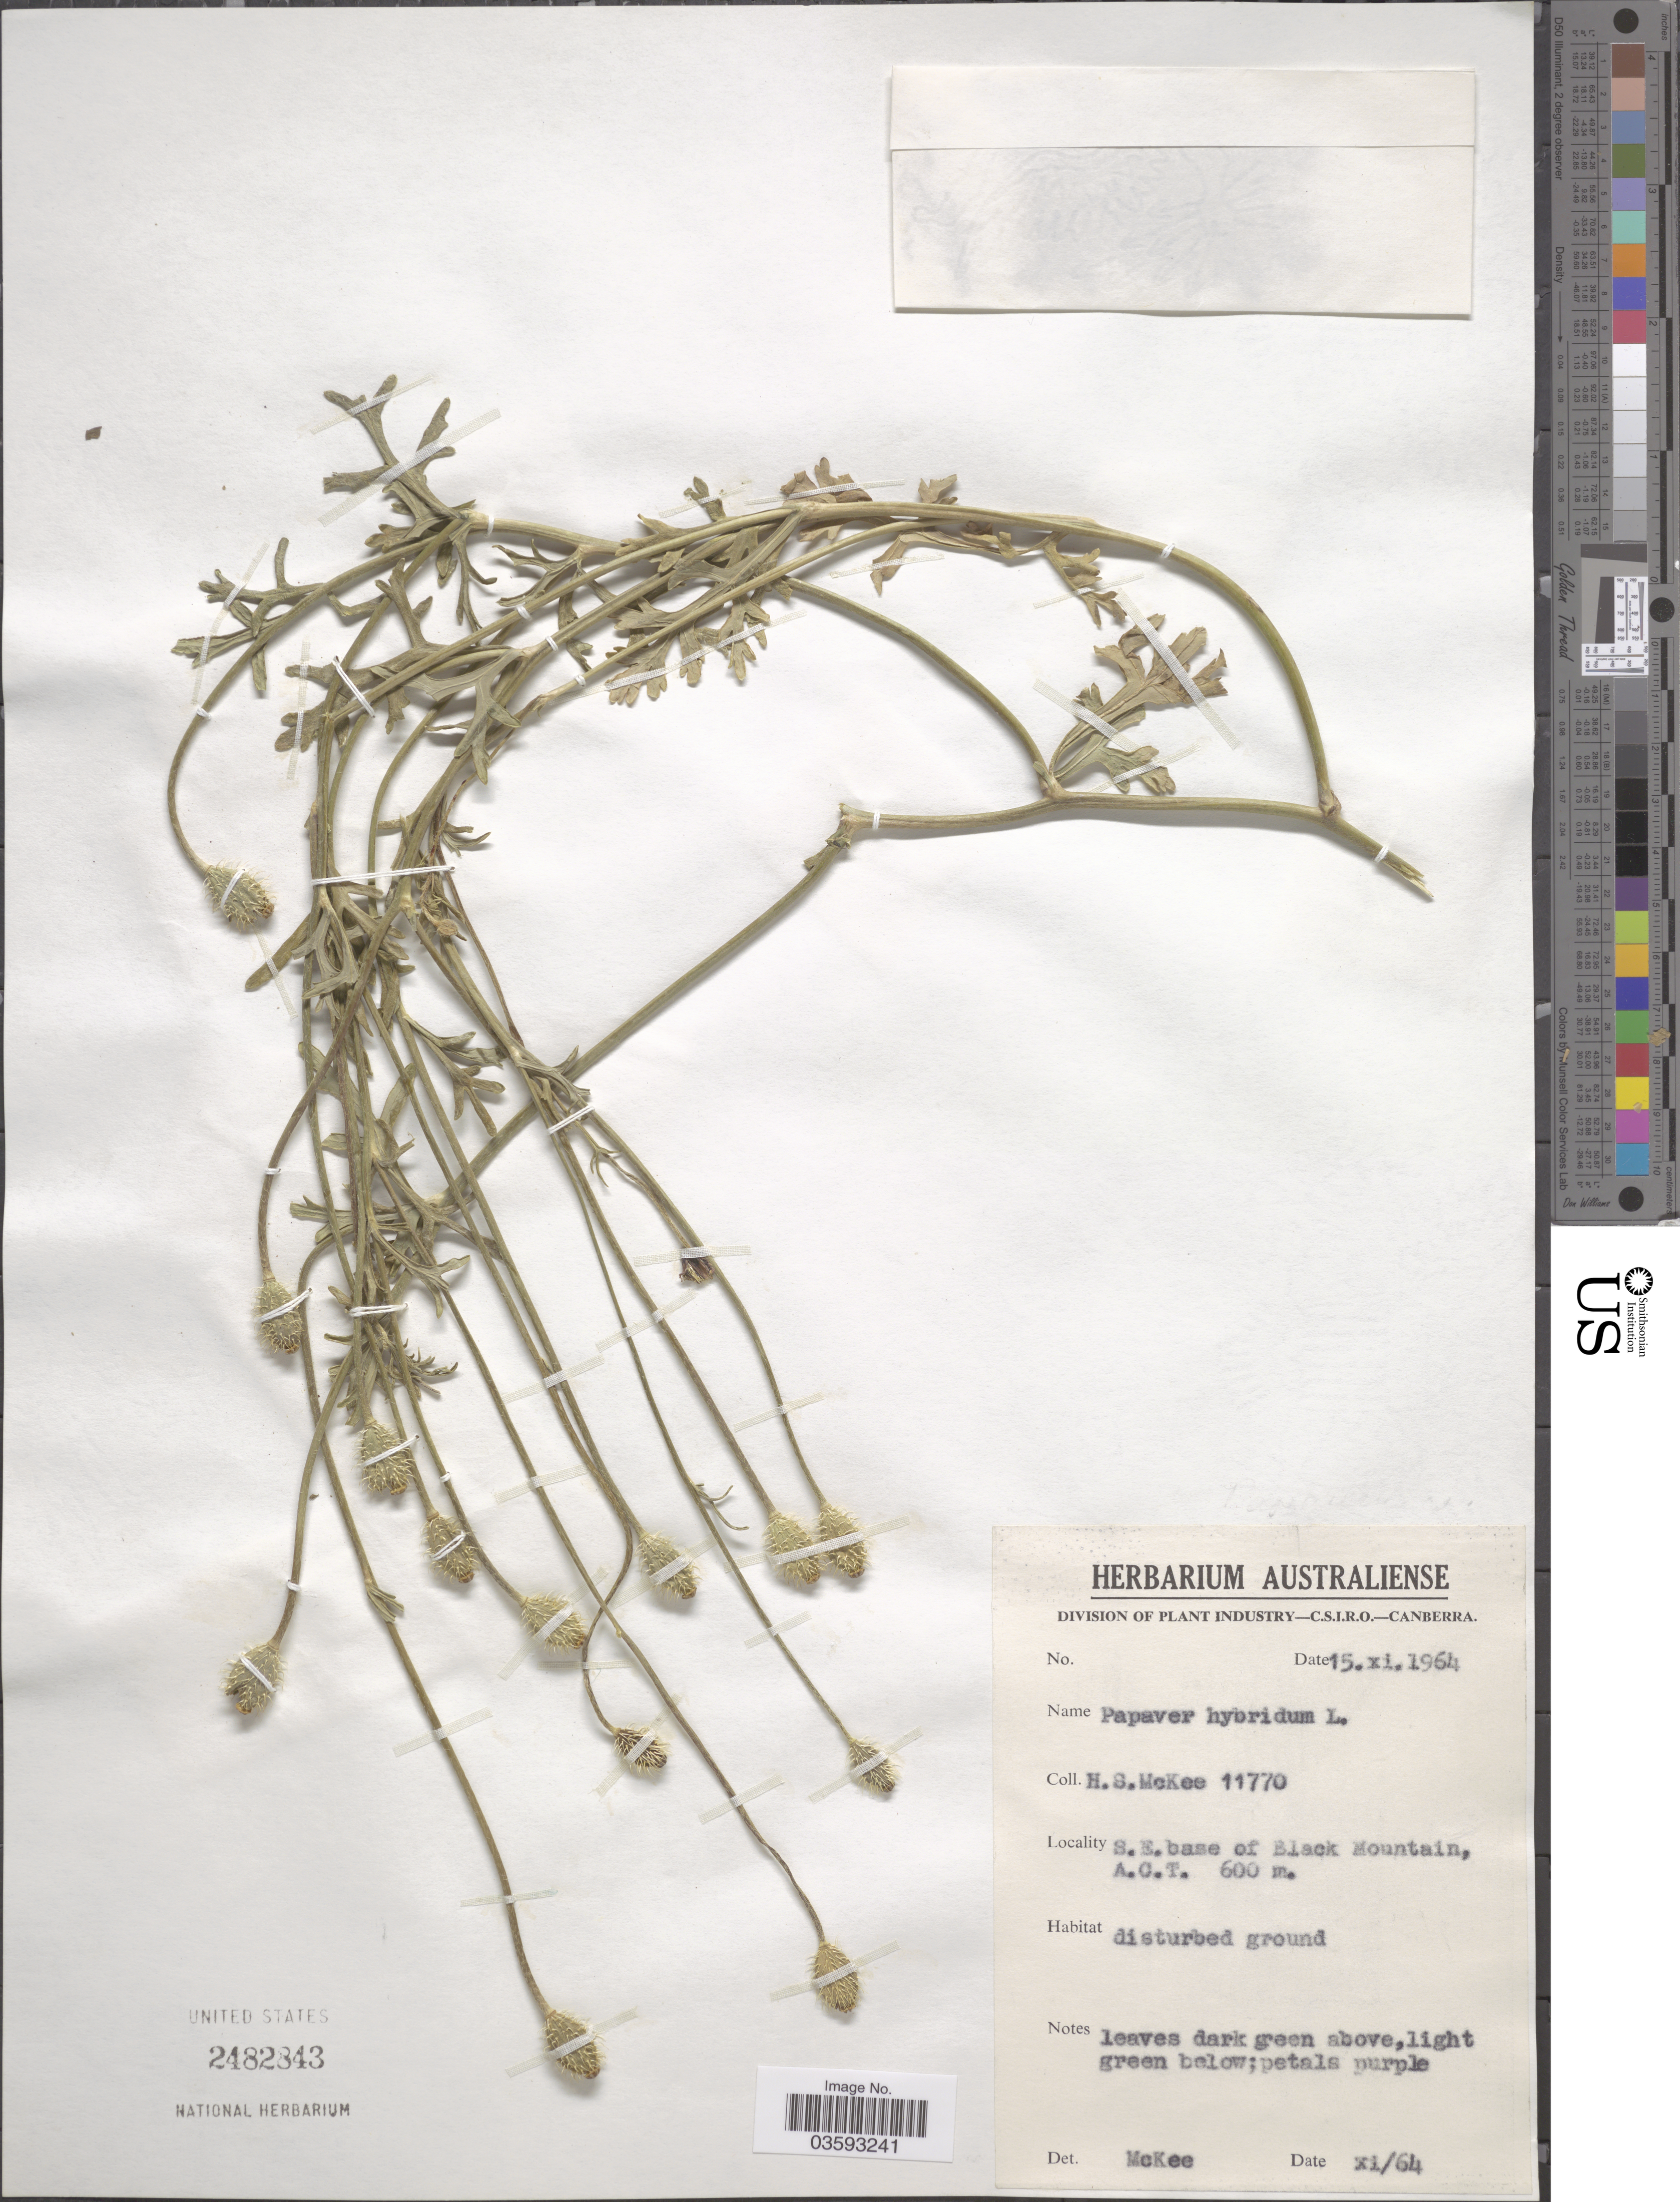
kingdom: Plantae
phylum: Tracheophyta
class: Magnoliopsida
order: Ranunculales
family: Papaveraceae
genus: Papaver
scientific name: Papaver hybridum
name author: L.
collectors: H. S. McKee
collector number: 11770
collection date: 1964-11-15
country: Australia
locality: S.E. base of Black Mountain, A.C.T.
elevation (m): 600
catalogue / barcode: US 2482843